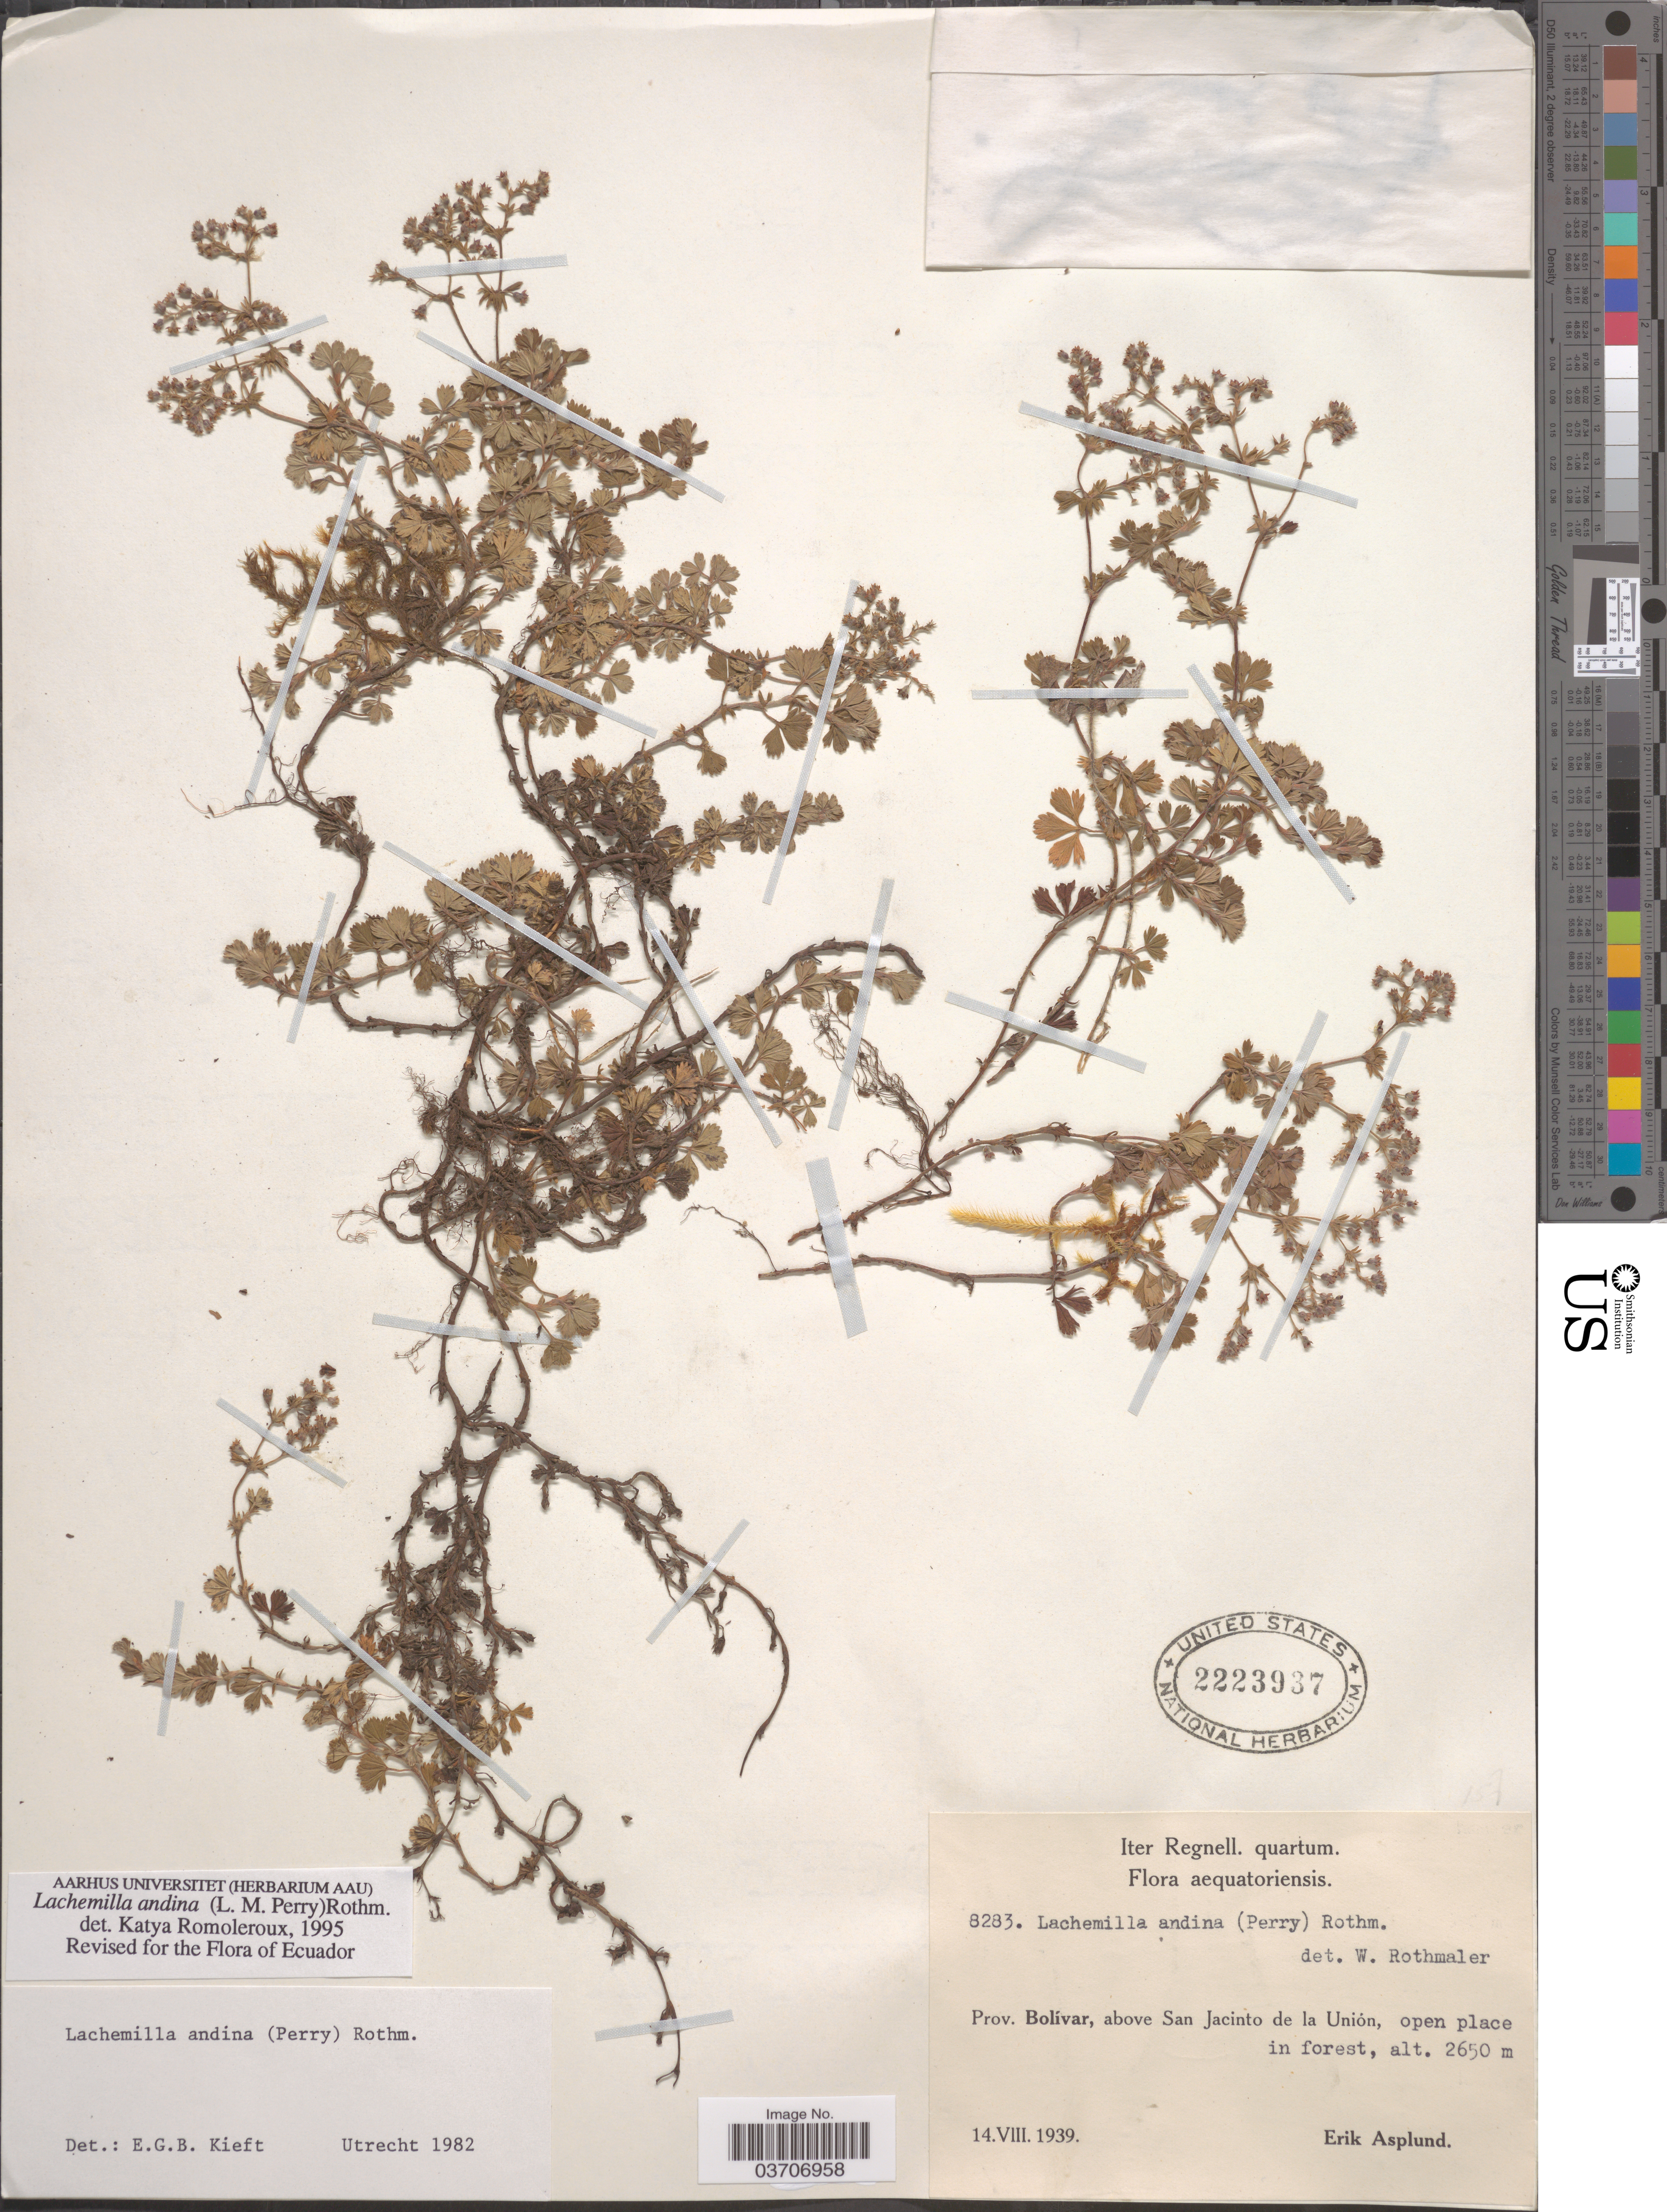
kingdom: Plantae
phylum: Tracheophyta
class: Magnoliopsida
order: Rosales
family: Rosaceae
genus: Lachemilla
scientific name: Lachemilla andina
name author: (L.M. Perry) Rothm.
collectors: E. Asplund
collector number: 8283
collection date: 1939-08-14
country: Ecuador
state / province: Bolívar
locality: Above San Jacinto de la Unión.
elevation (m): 2650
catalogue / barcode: US 2223937